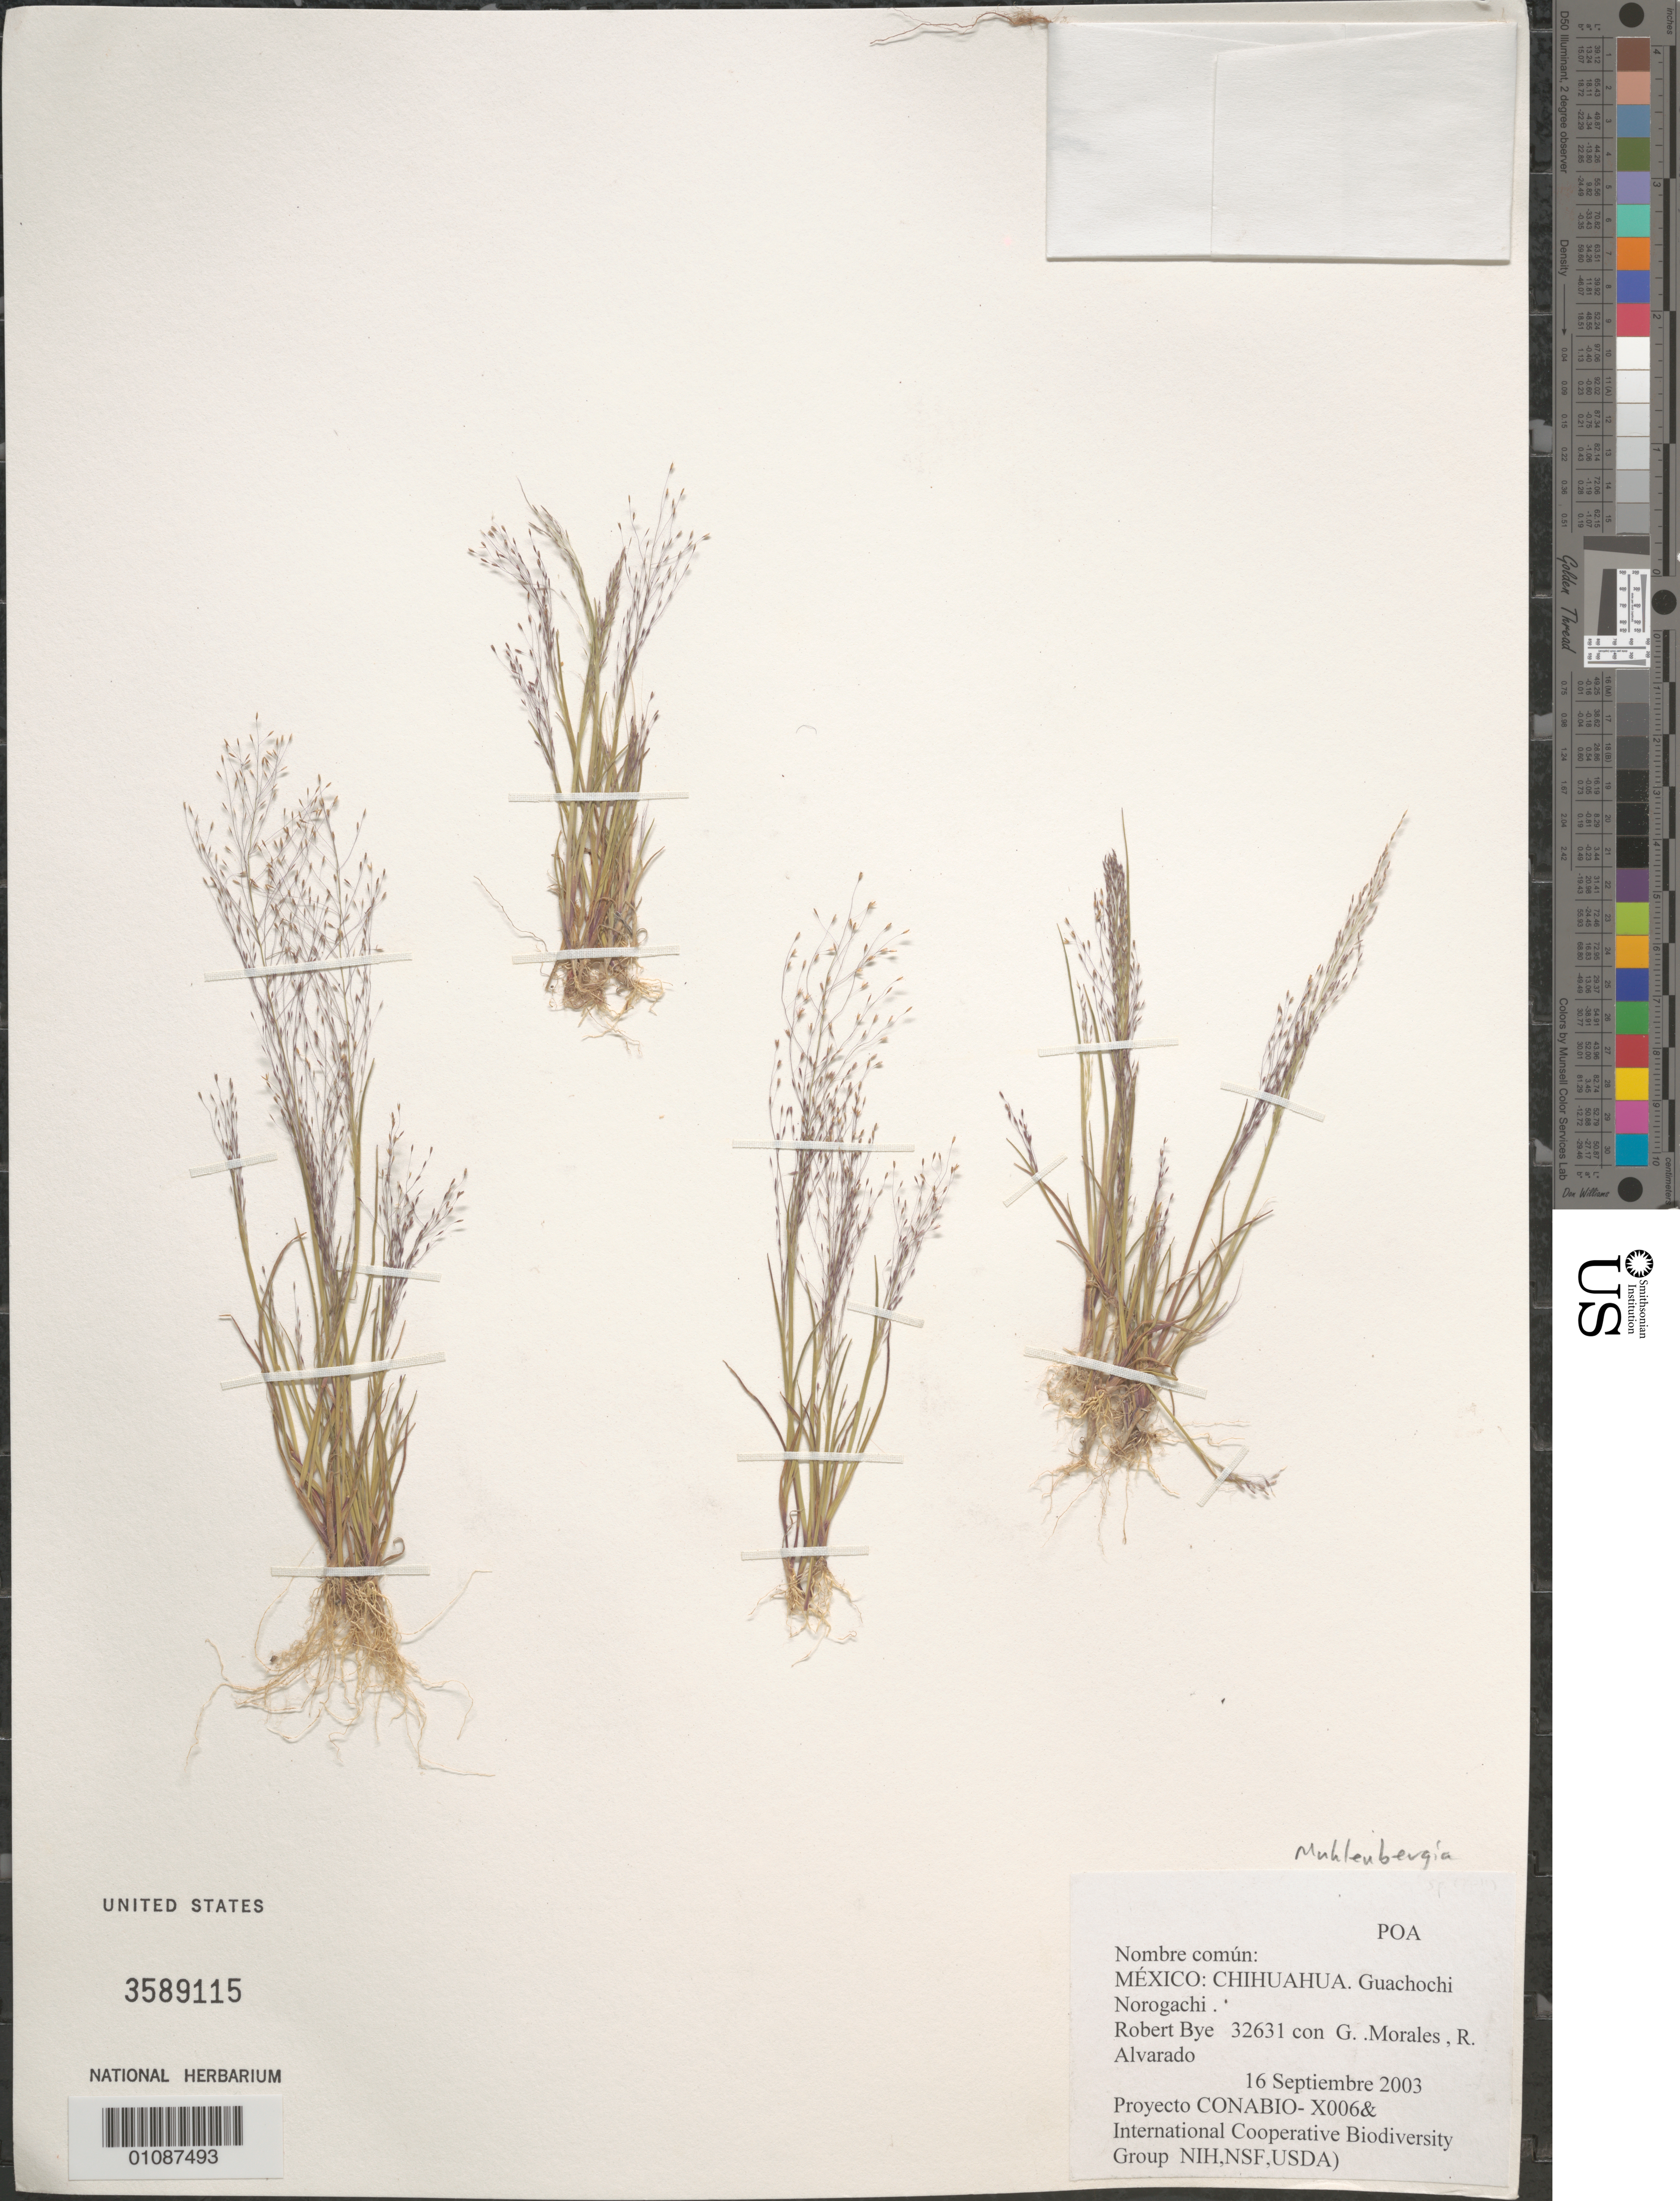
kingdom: Plantae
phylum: Tracheophyta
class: Liliopsida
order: Poales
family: Poaceae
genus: Muhlenbergia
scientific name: Muhlenbergia sp.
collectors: R. A. Bye, G. Morales & R. Alvarado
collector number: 32631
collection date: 2003-09-16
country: Mexico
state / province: Chihuahua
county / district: Guachochi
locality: Norogachi.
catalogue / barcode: US 3589115